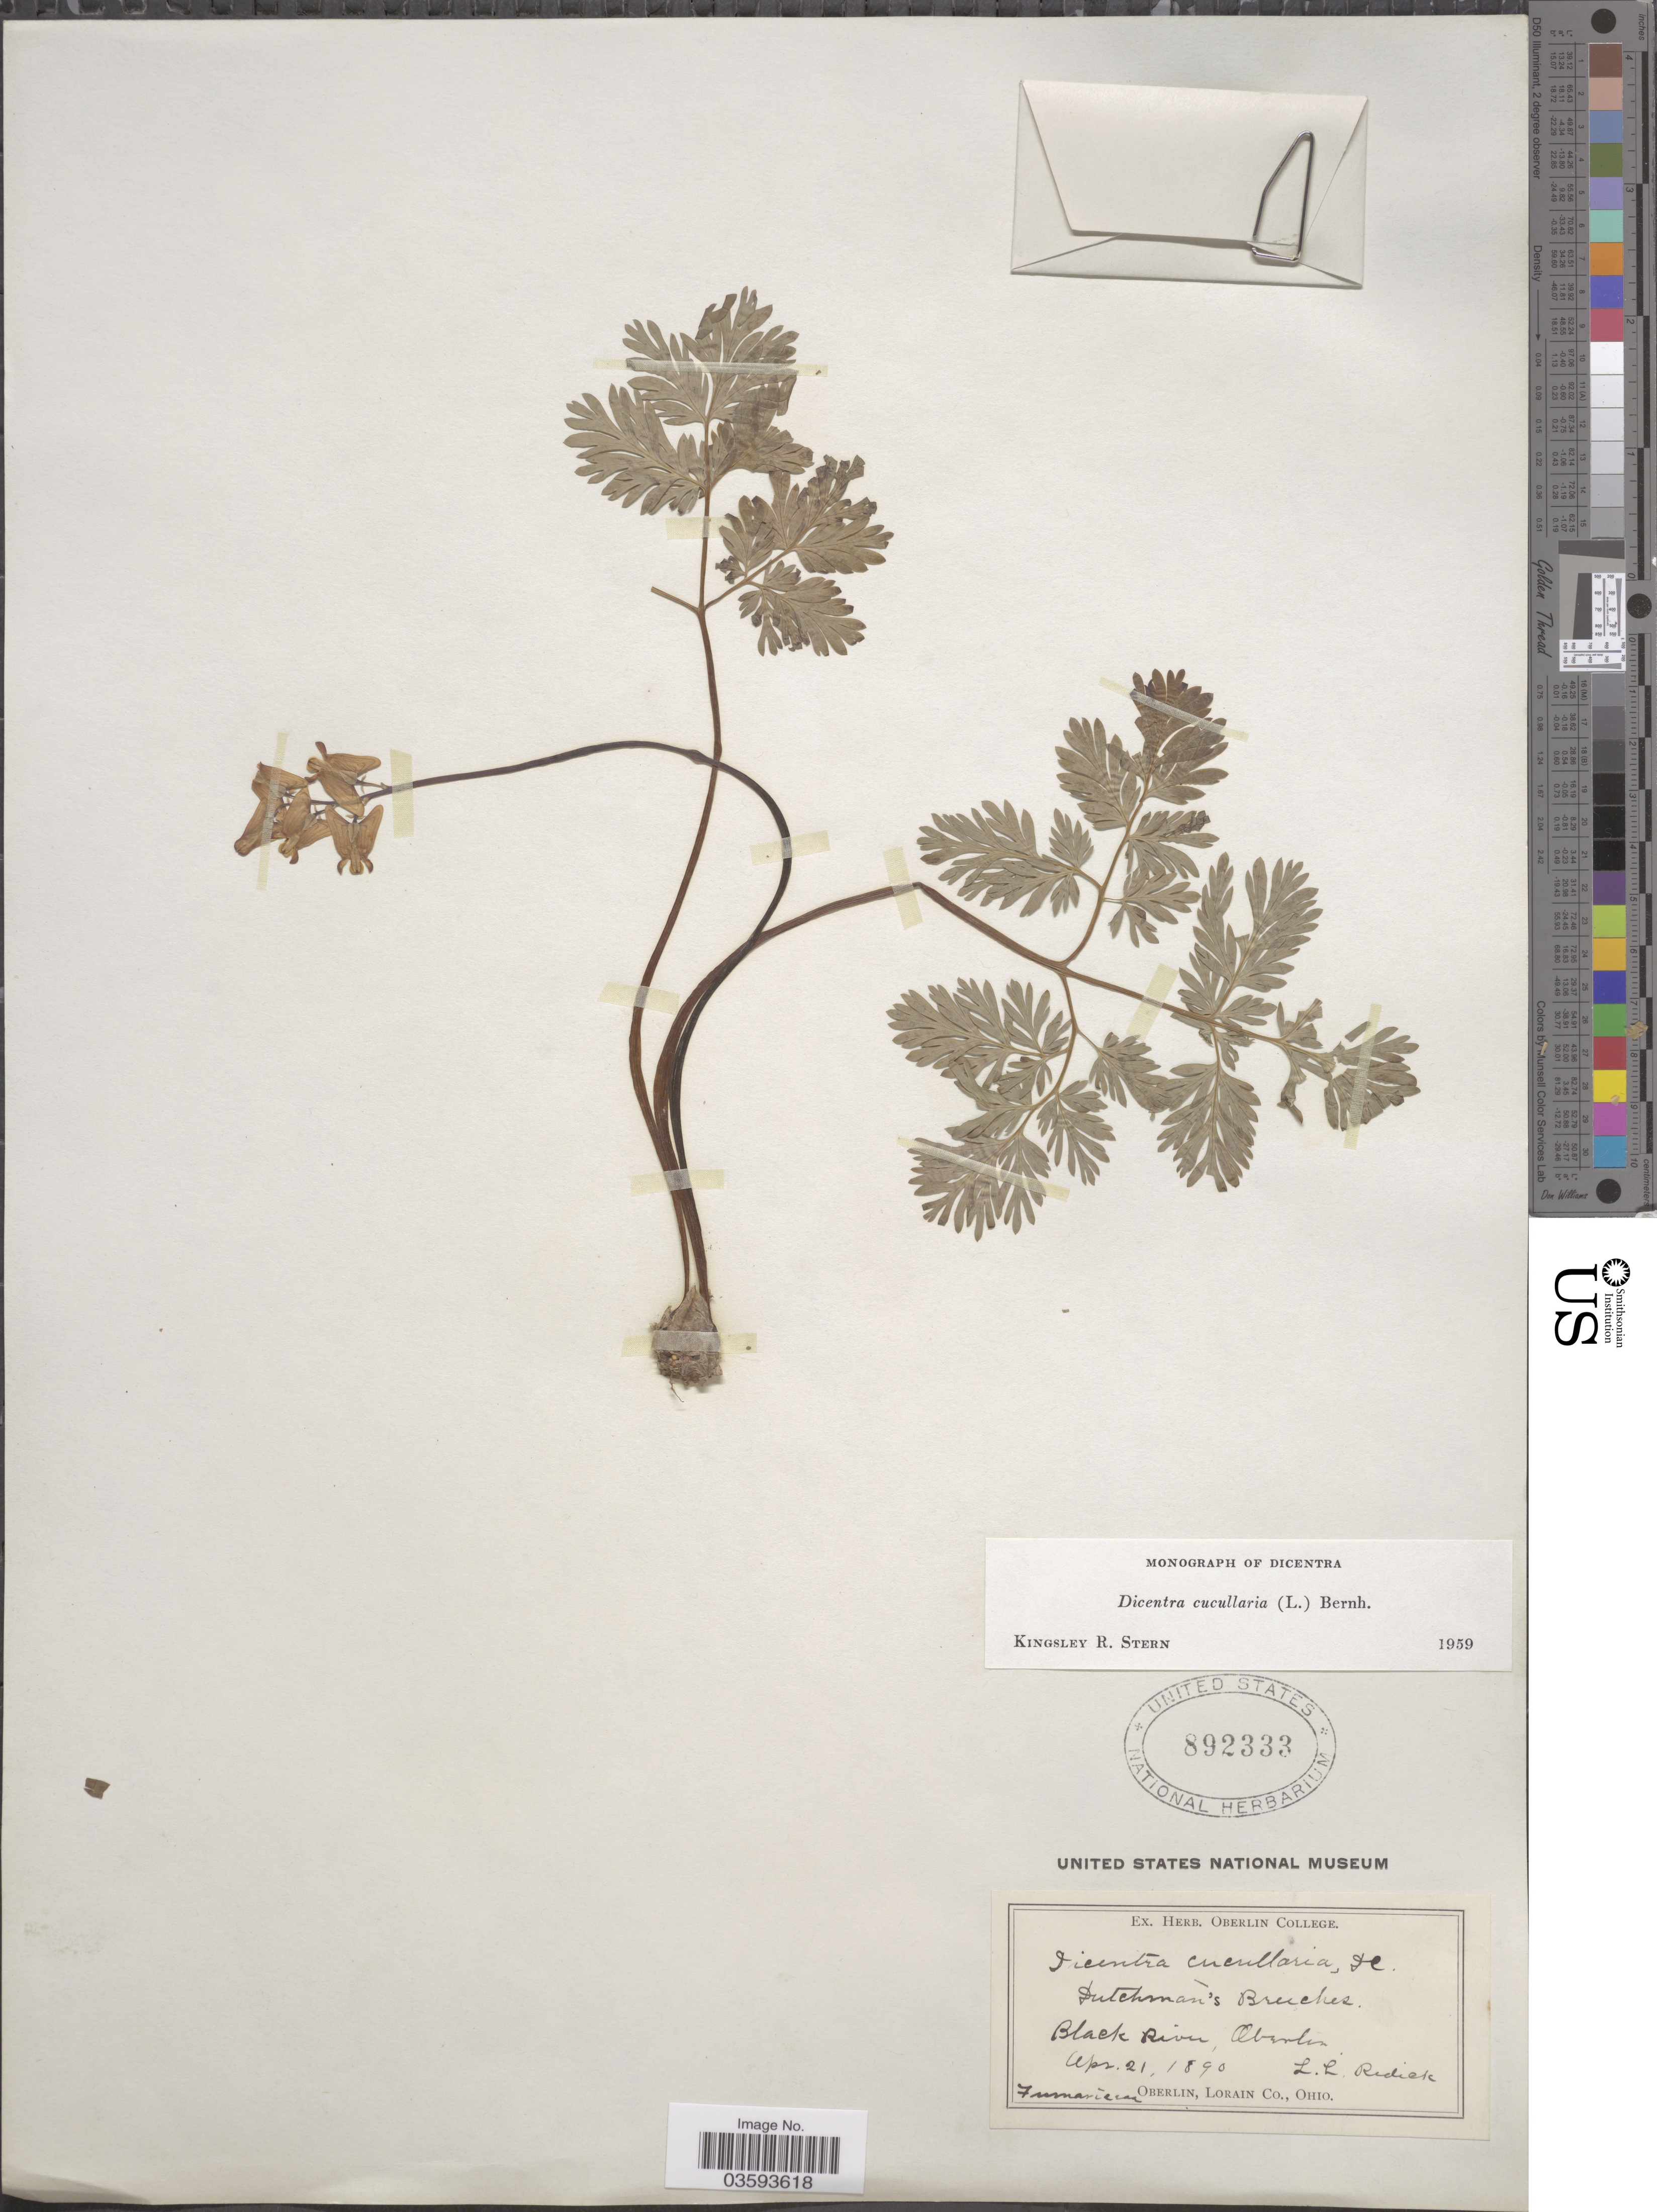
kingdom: Plantae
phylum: Tracheophyta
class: Magnoliopsida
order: Ranunculales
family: Papaveraceae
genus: Dicentra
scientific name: Dicentra cucullaria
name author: (L.) Bernh.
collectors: L. Redick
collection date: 1890-04-21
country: United States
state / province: Ohio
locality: Black River, Oberlin. Lorain Co.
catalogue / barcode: US 892333